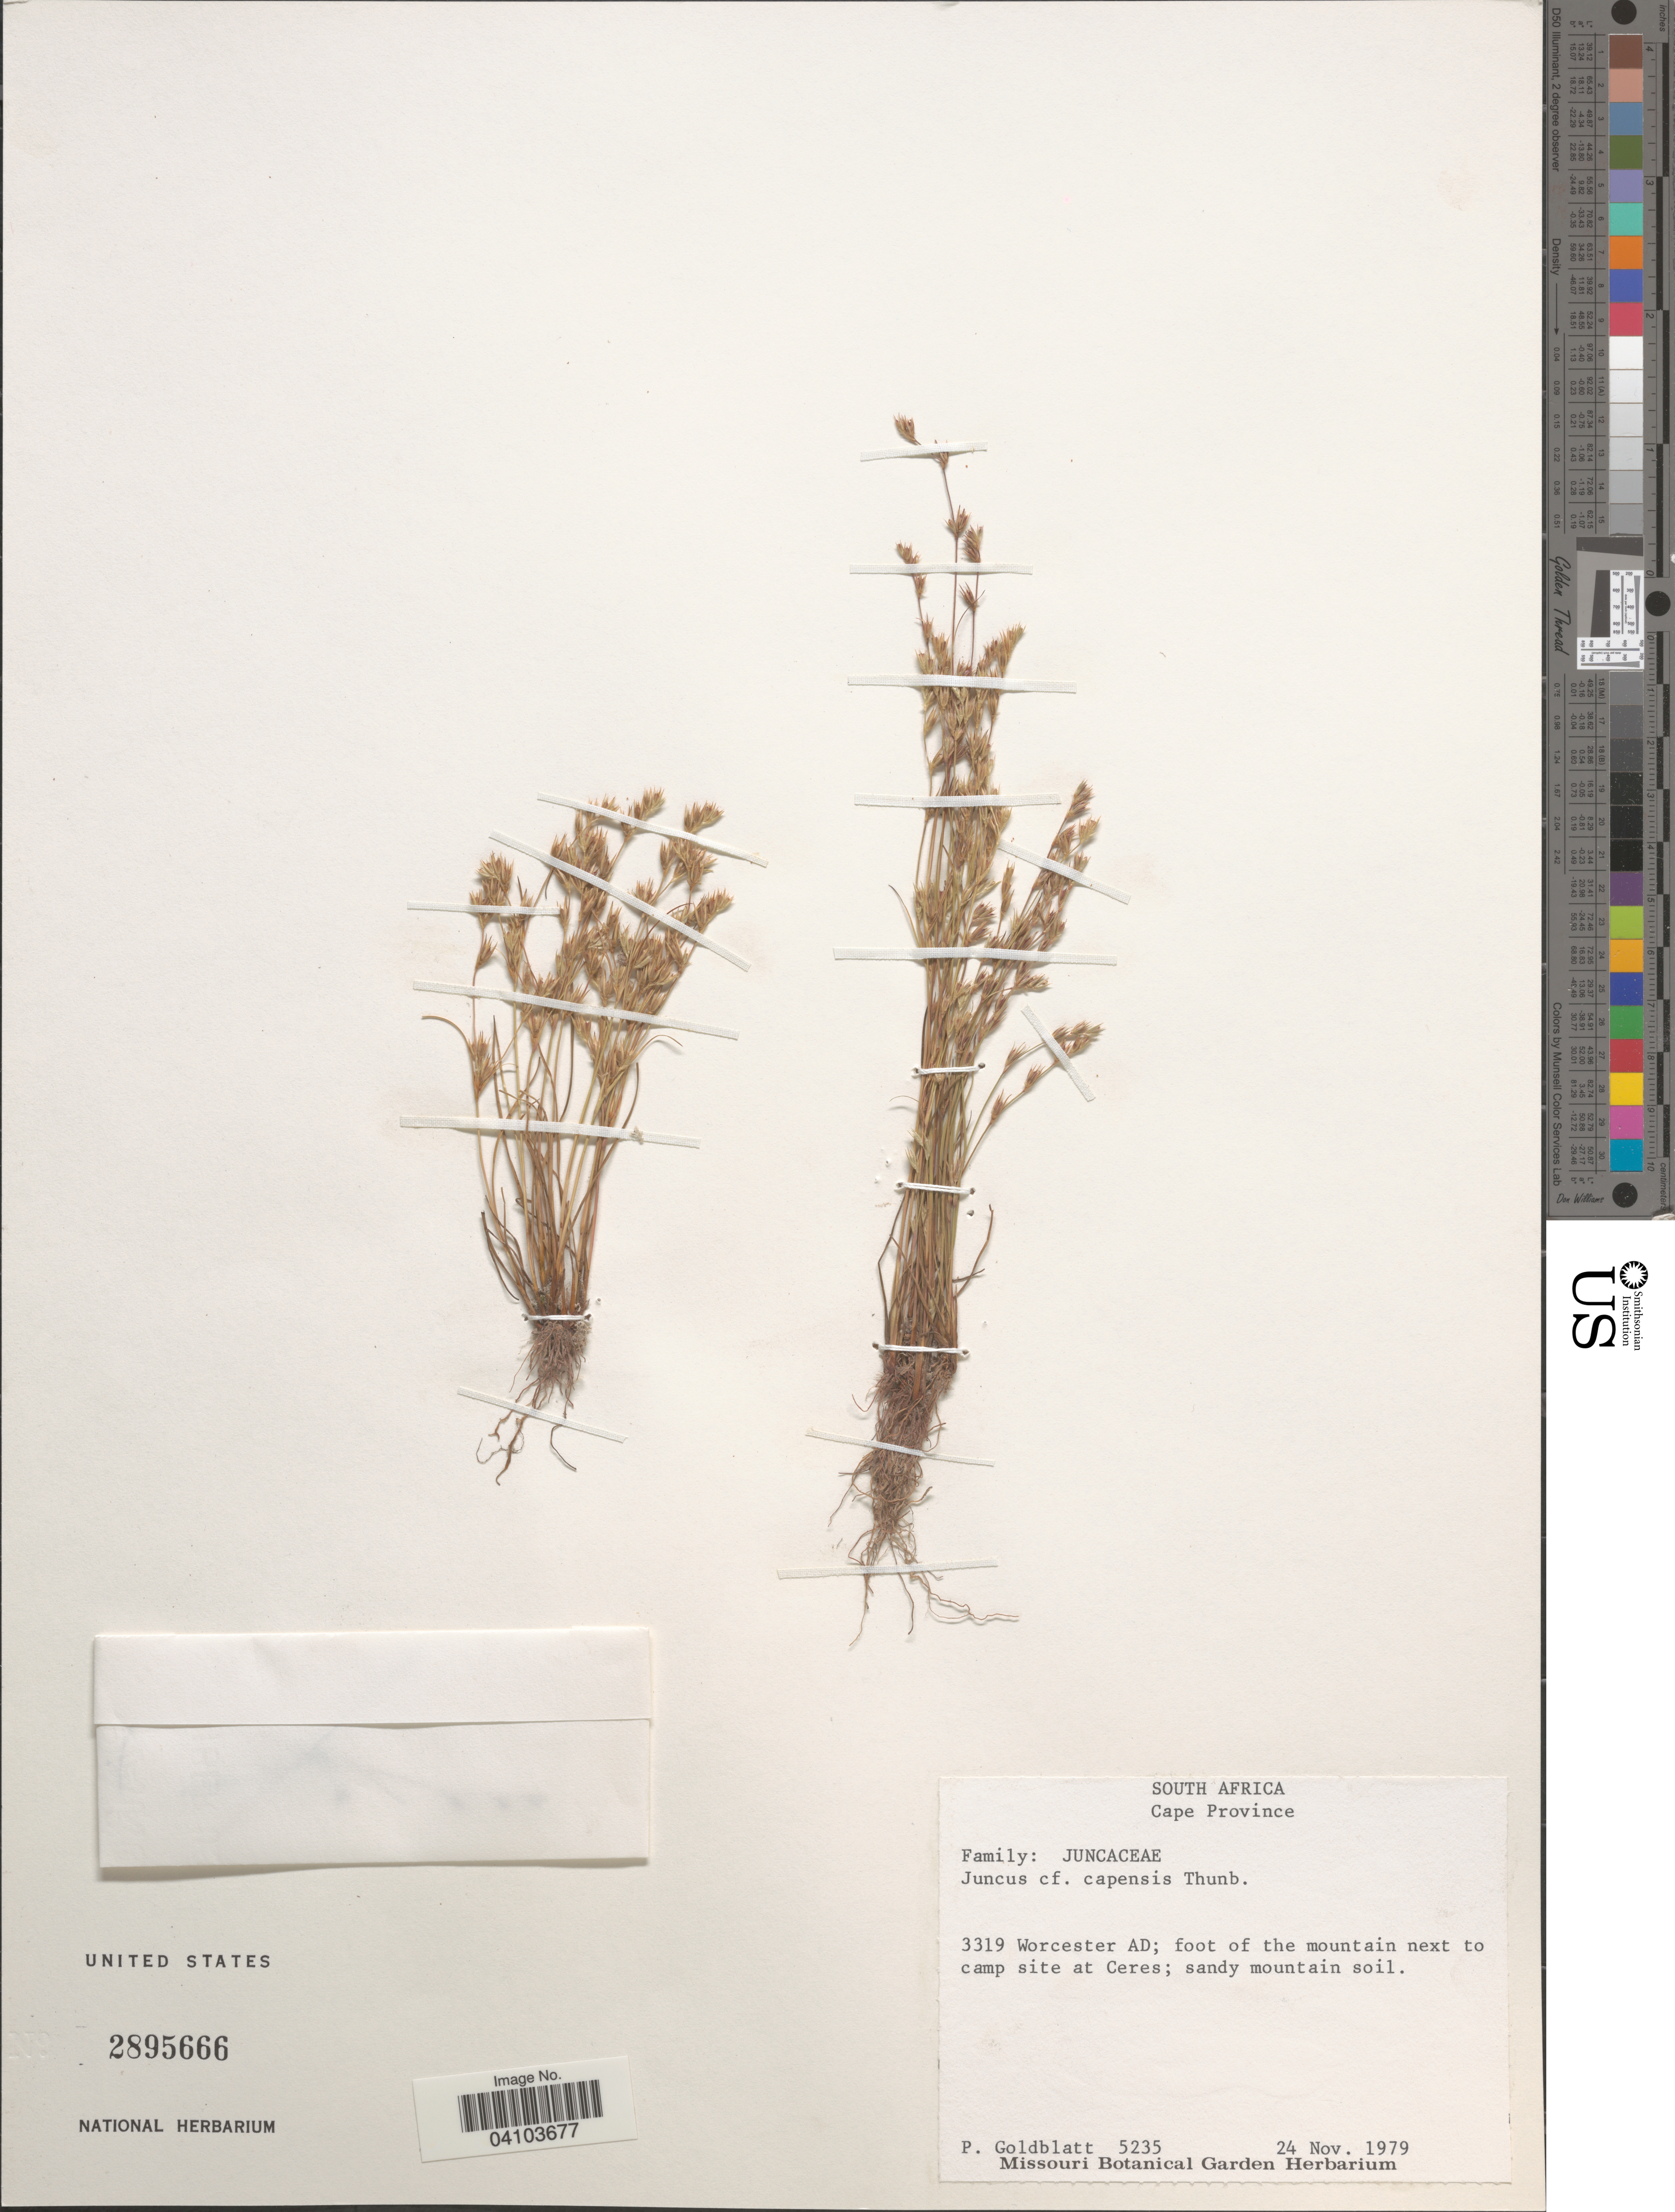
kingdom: Plantae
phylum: Tracheophyta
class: Liliopsida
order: Poales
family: Juncaceae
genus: Juncus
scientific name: Juncus capensis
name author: Thunb.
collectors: P. Goldblatt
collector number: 5235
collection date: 1979-11-24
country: South Africa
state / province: Western Cape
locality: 3319 Worcester AD; foot of the mountain next to camp site at Ceres.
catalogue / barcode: US 2895666